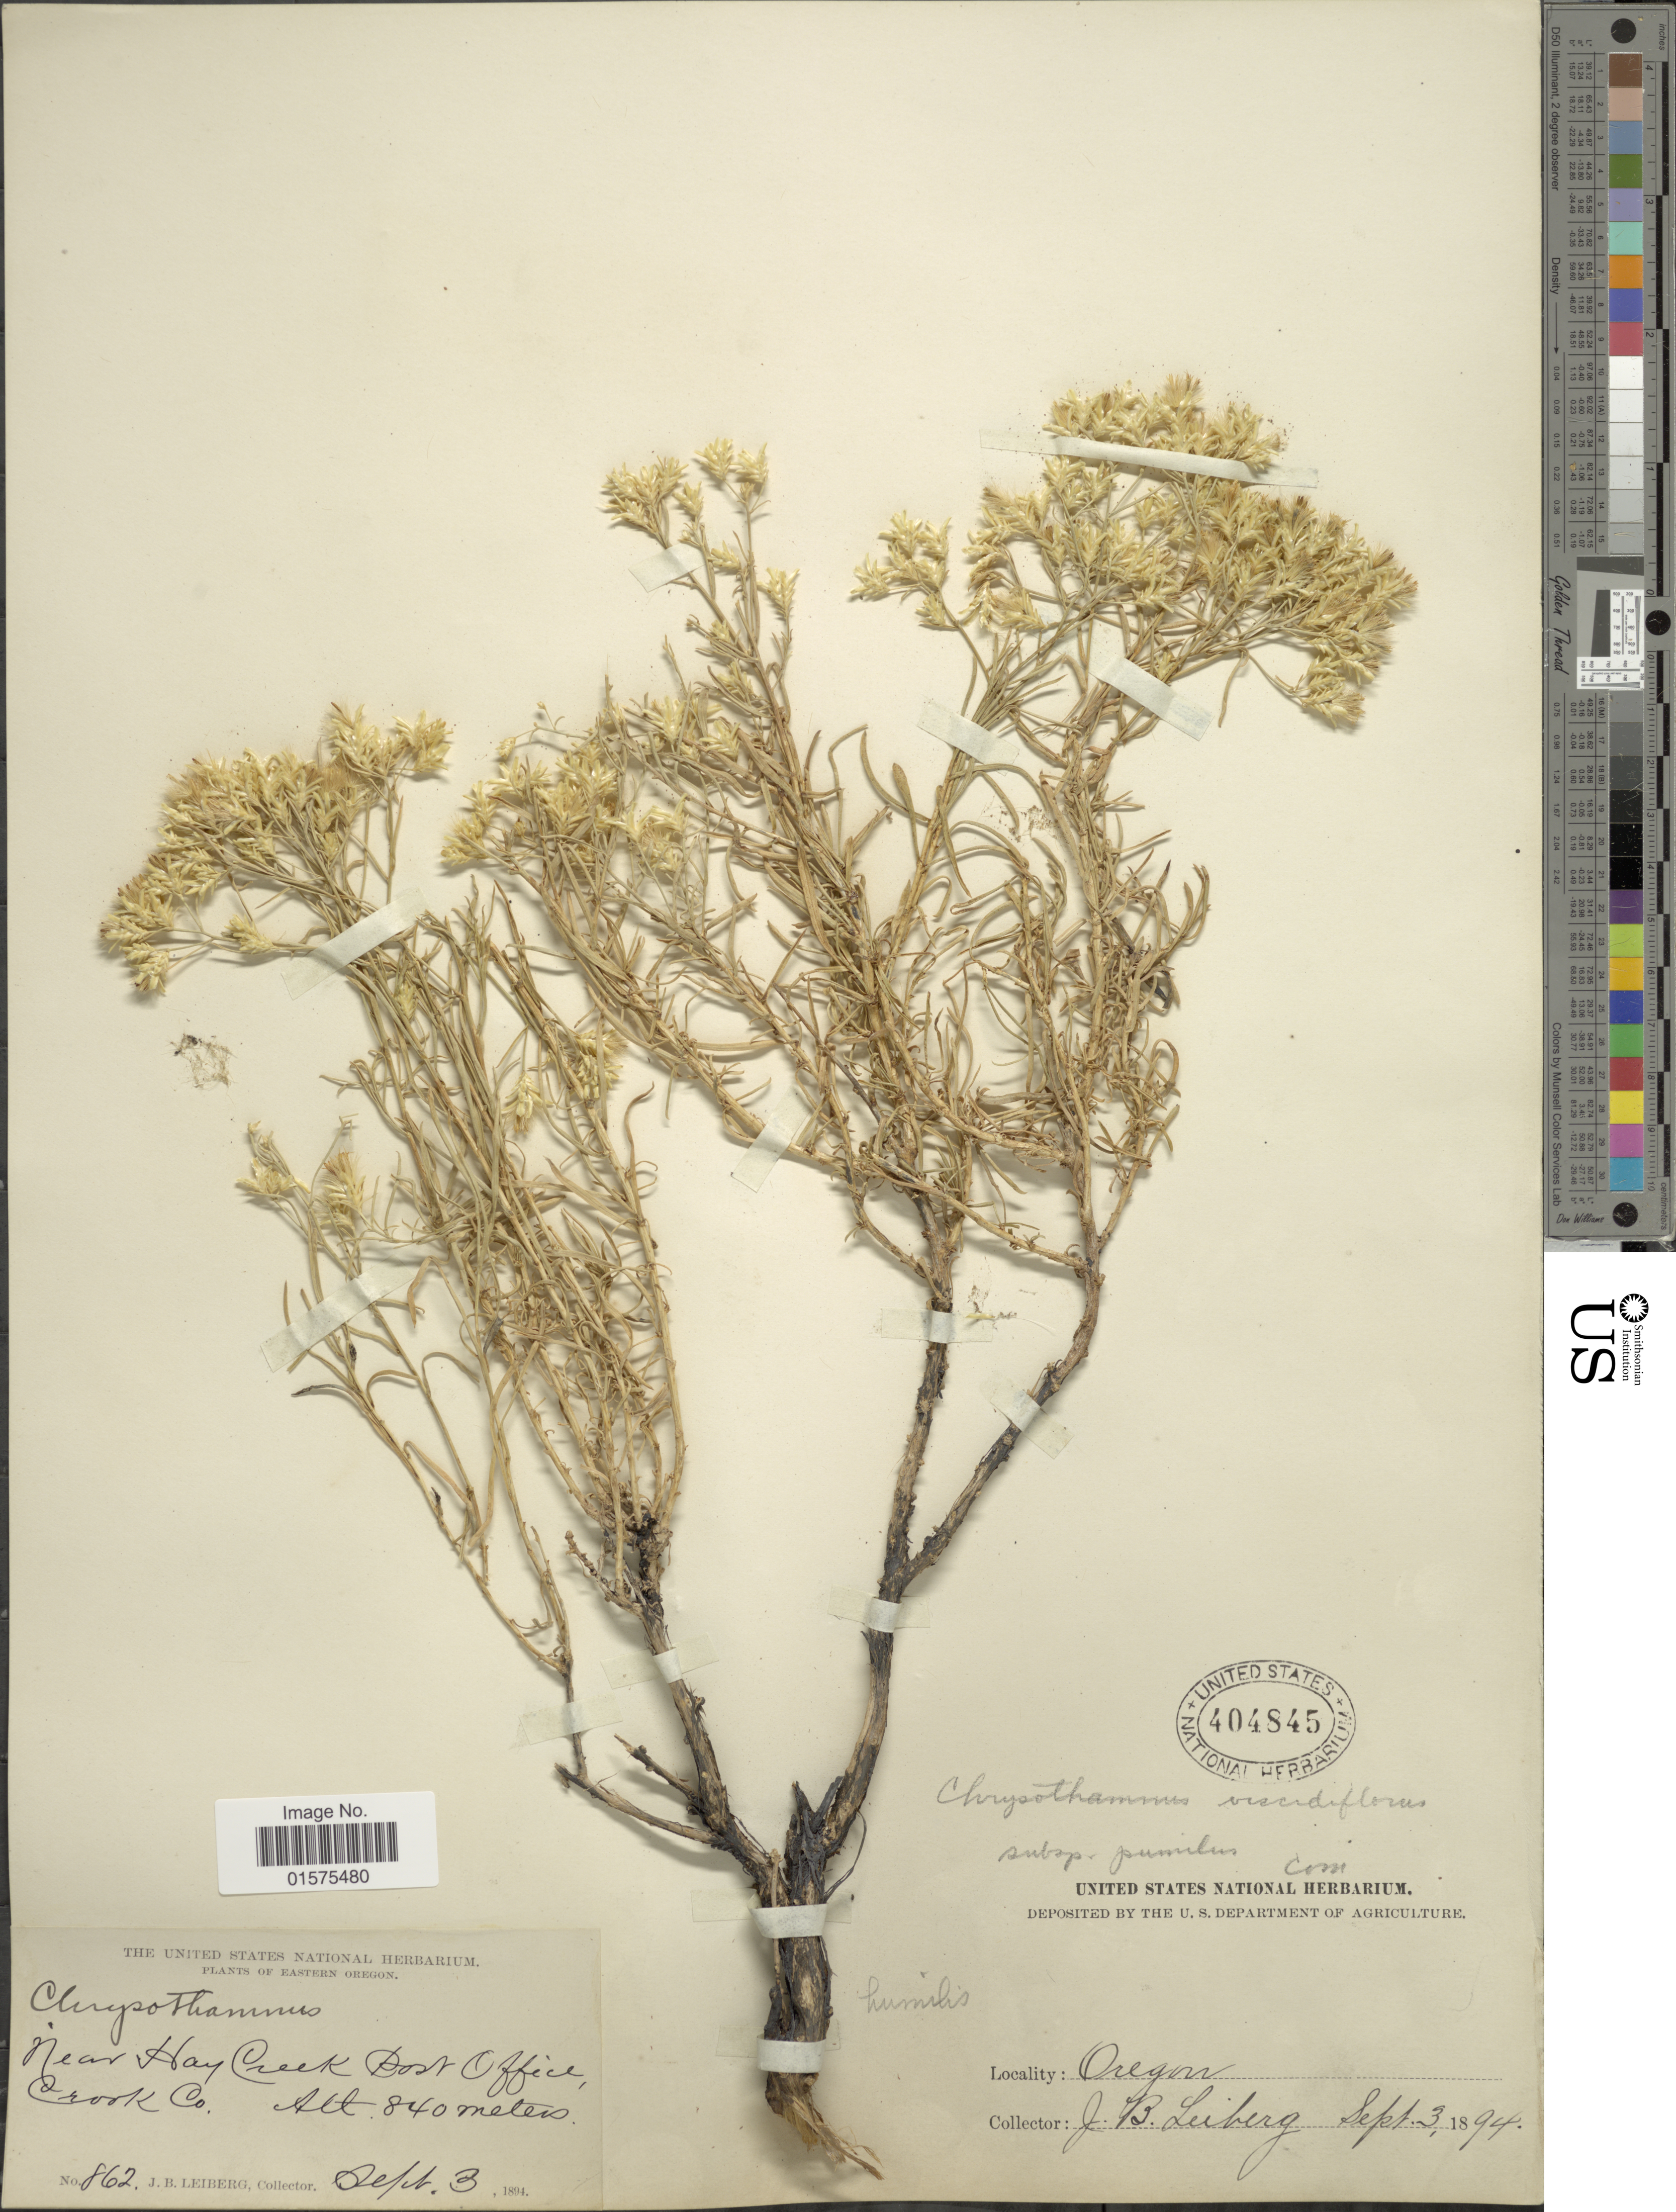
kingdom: Plantae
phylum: Tracheophyta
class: Magnoliopsida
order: Asterales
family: Asteraceae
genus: Chrysothamnus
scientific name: Chrysothamnus humilis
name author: Greene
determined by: Urbatsch, Lowell E., Curator (LSU), Louisiana State University (UNITED STATES)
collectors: J. B. Leiberg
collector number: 862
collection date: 1894-09-03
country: United States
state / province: Oregon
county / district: Crook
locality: Eastern Oregon. Near Hay Creek Post Office, Crook Co.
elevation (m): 840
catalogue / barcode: US 404845